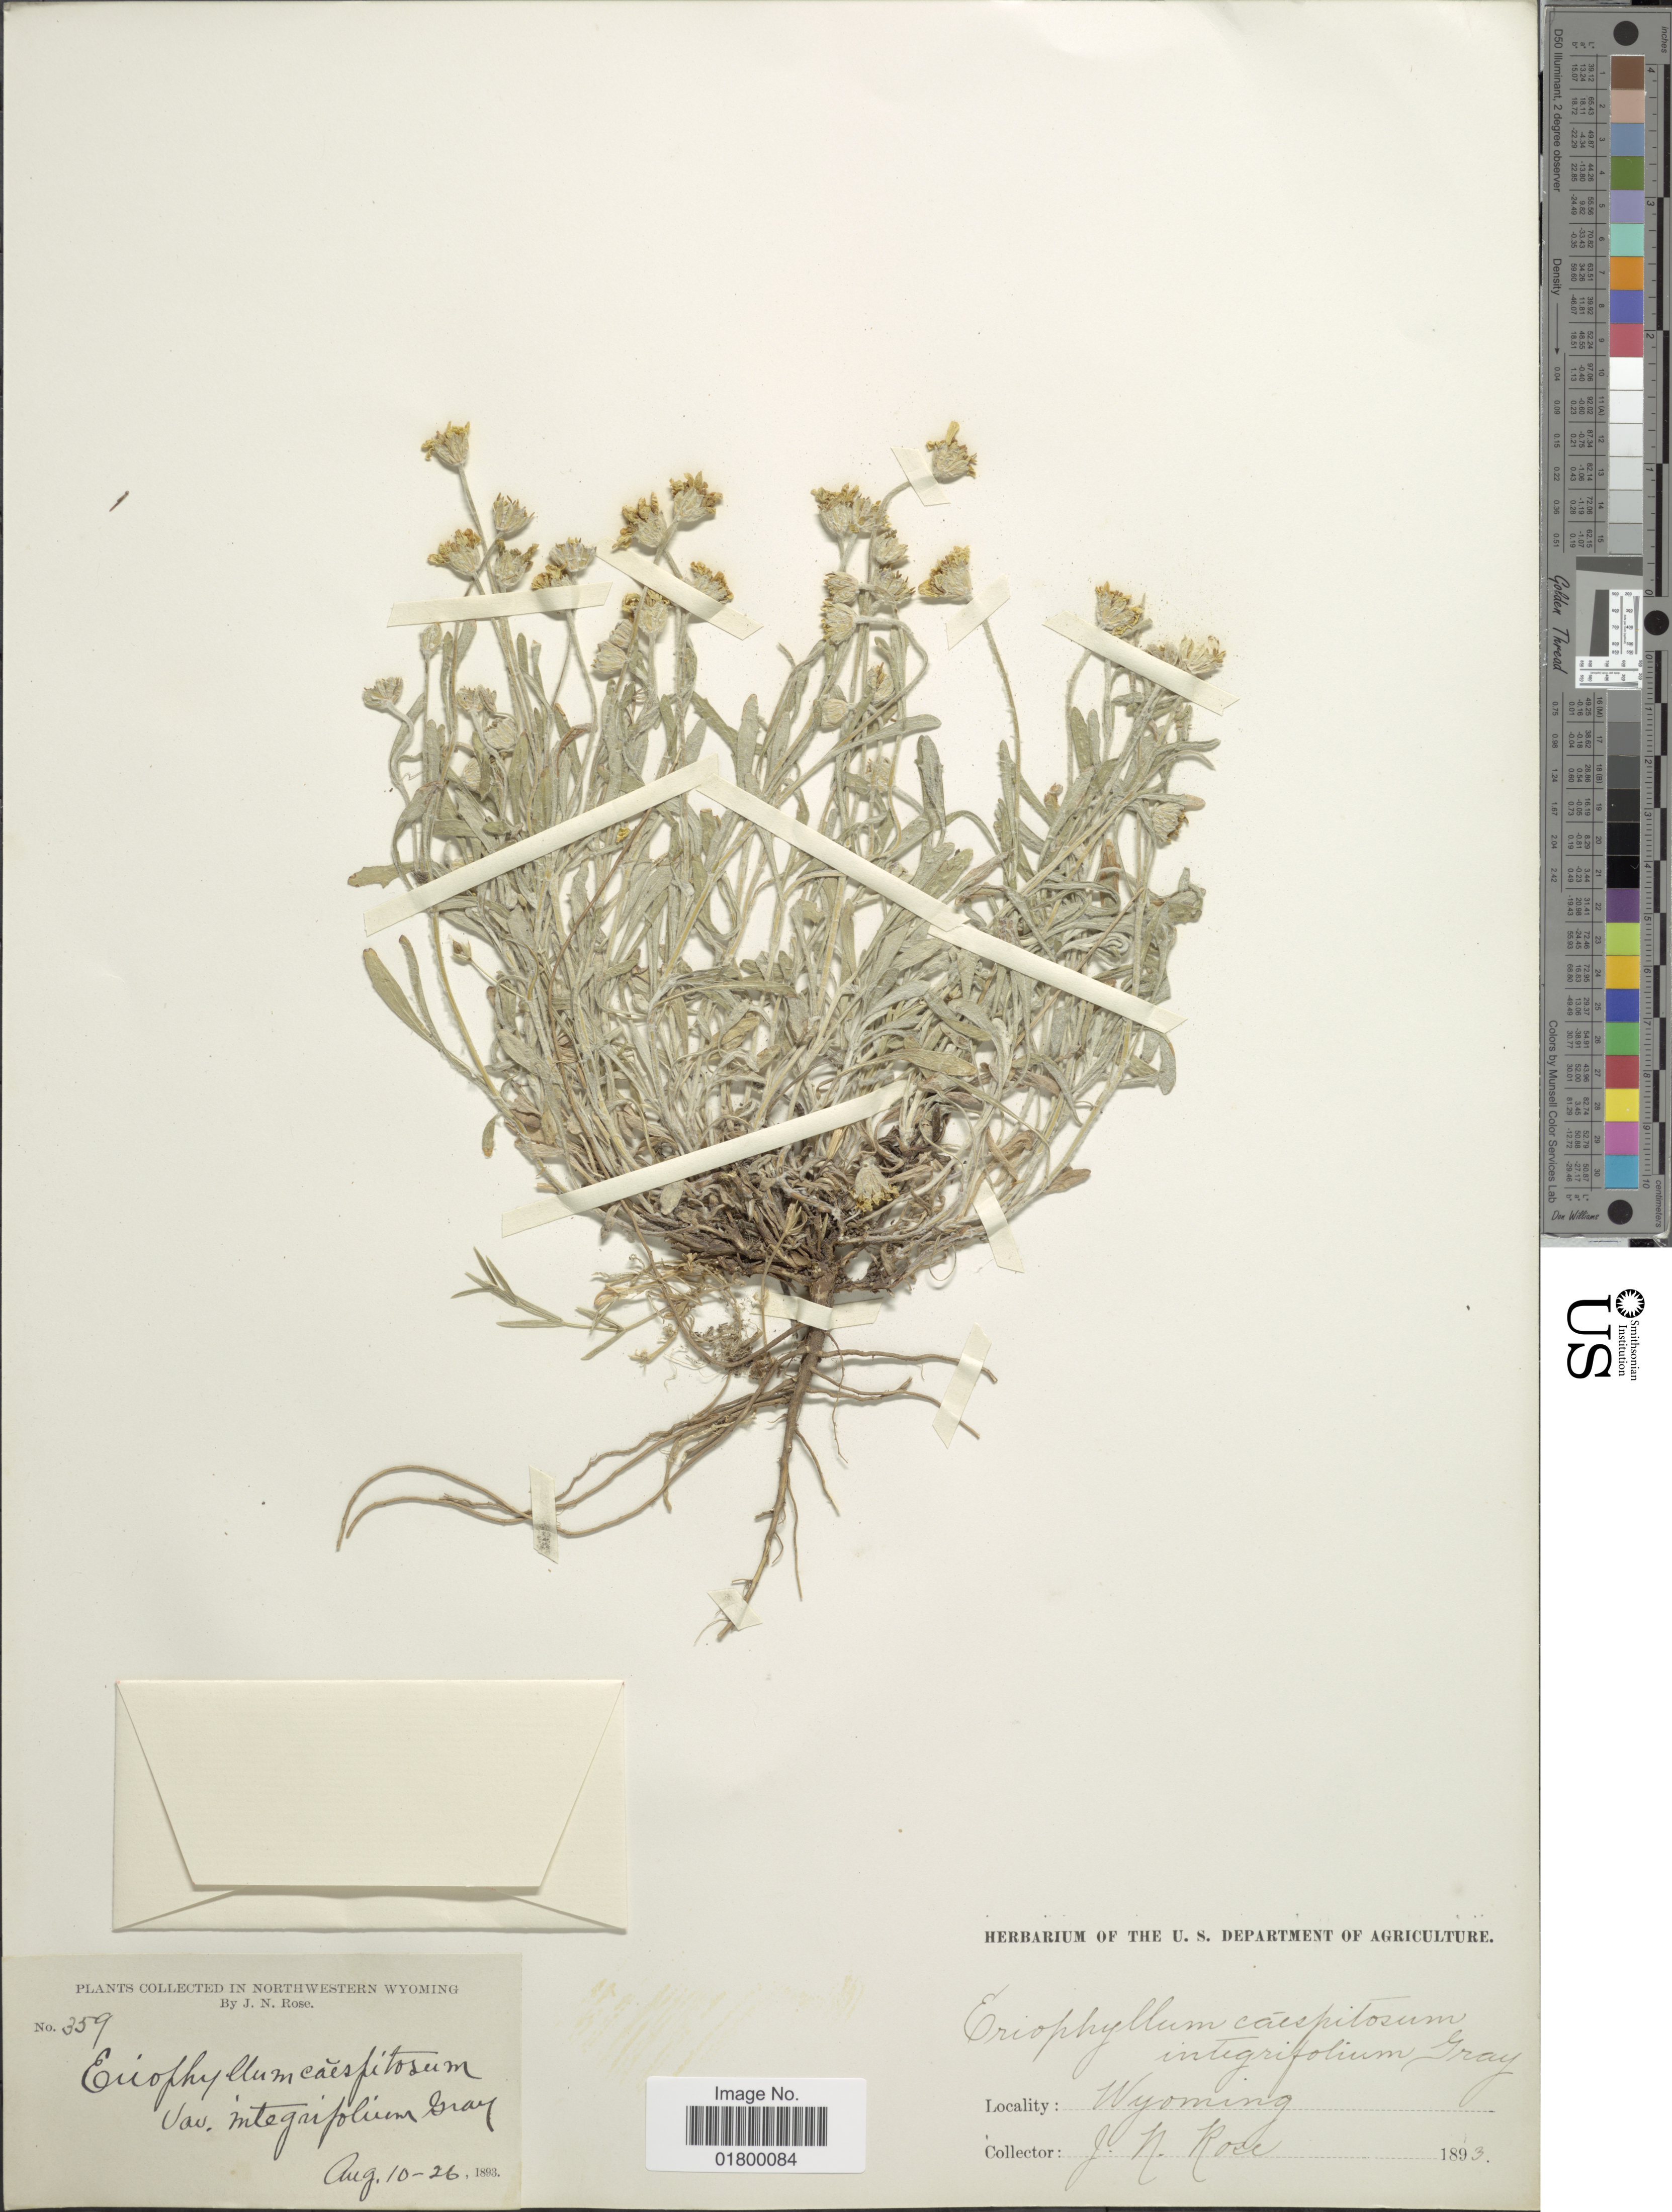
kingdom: Plantae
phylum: Tracheophyta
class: Magnoliopsida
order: Asterales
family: Asteraceae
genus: Eriophyllum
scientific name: Eriophyllum integrifolium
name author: (Hook.) Greene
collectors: J. N. Rose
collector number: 359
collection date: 1893-08-10/1893-08-26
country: United States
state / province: Wyoming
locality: In Northwestern Wyoming